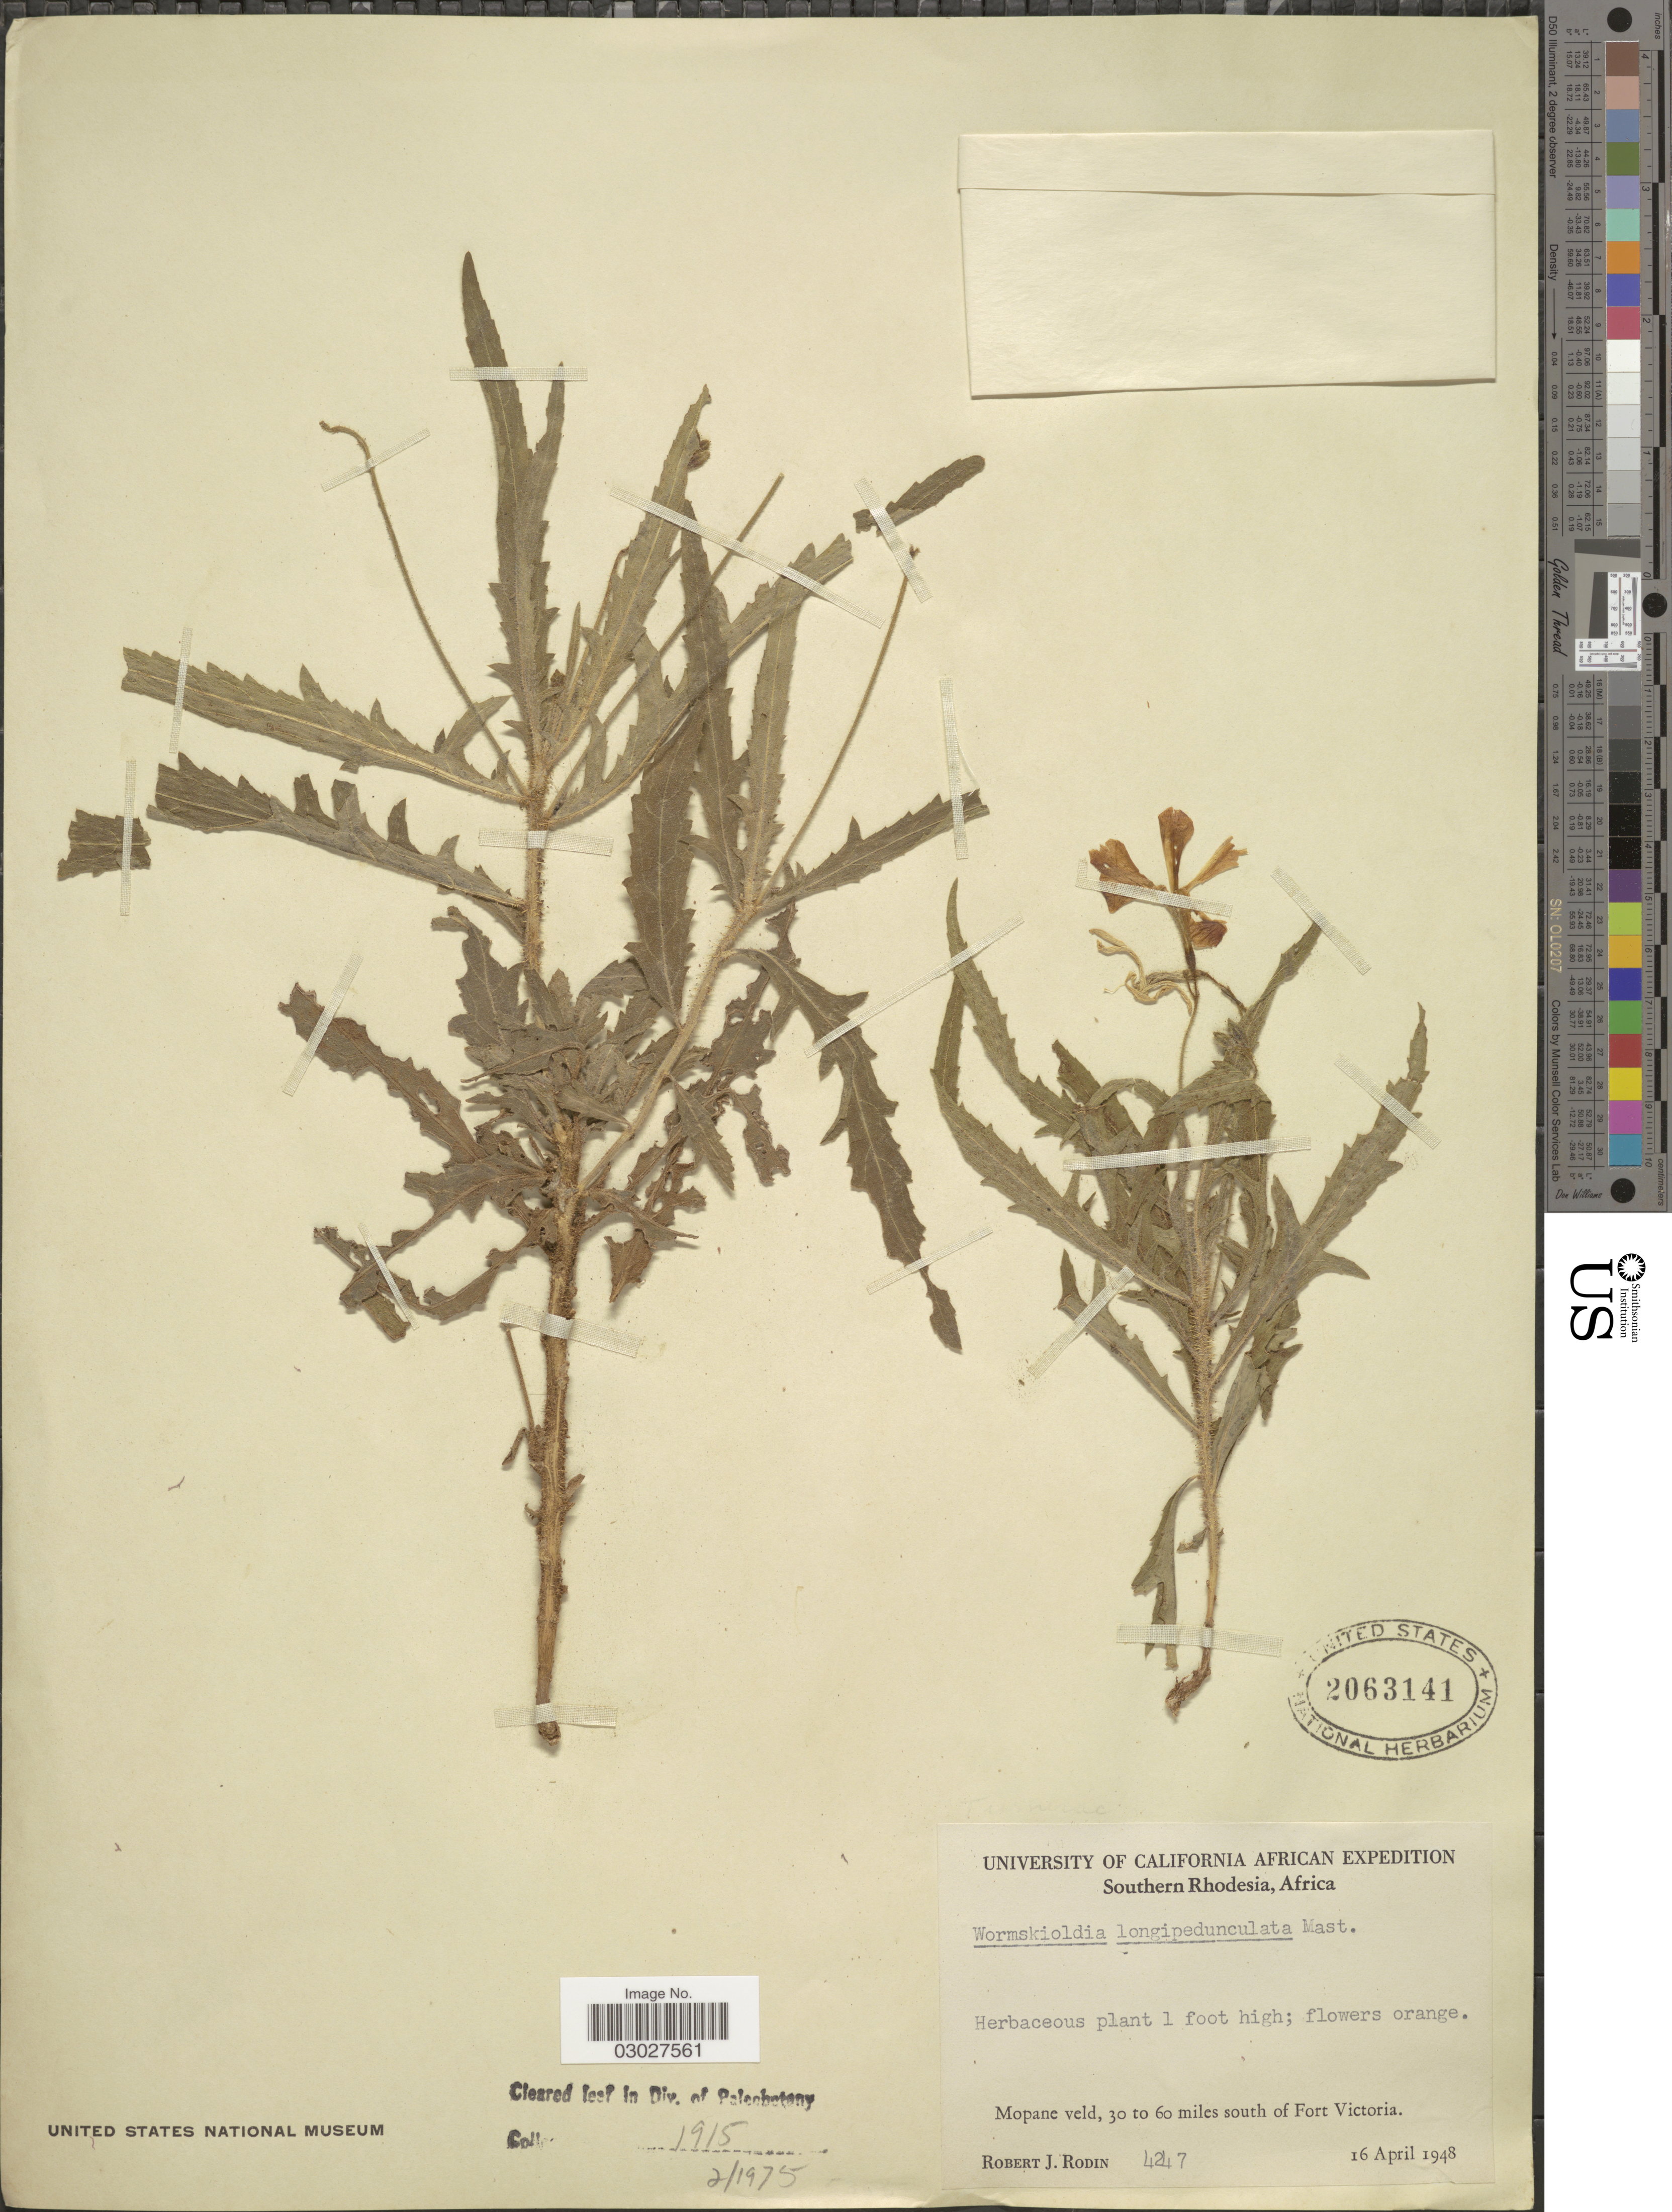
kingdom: Plantae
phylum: Tracheophyta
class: Magnoliopsida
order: Malpighiales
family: Turneraceae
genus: Tricliceras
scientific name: Tricliceras longepedunculatum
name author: (Mast.) R. Fern.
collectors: R. J. Rodin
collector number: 4247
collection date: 1948-04-16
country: Zimbabwe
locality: Southern Rhodesia. Mopane veld, 30 to 60 miles south of Fort Victoria.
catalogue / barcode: US 2063141